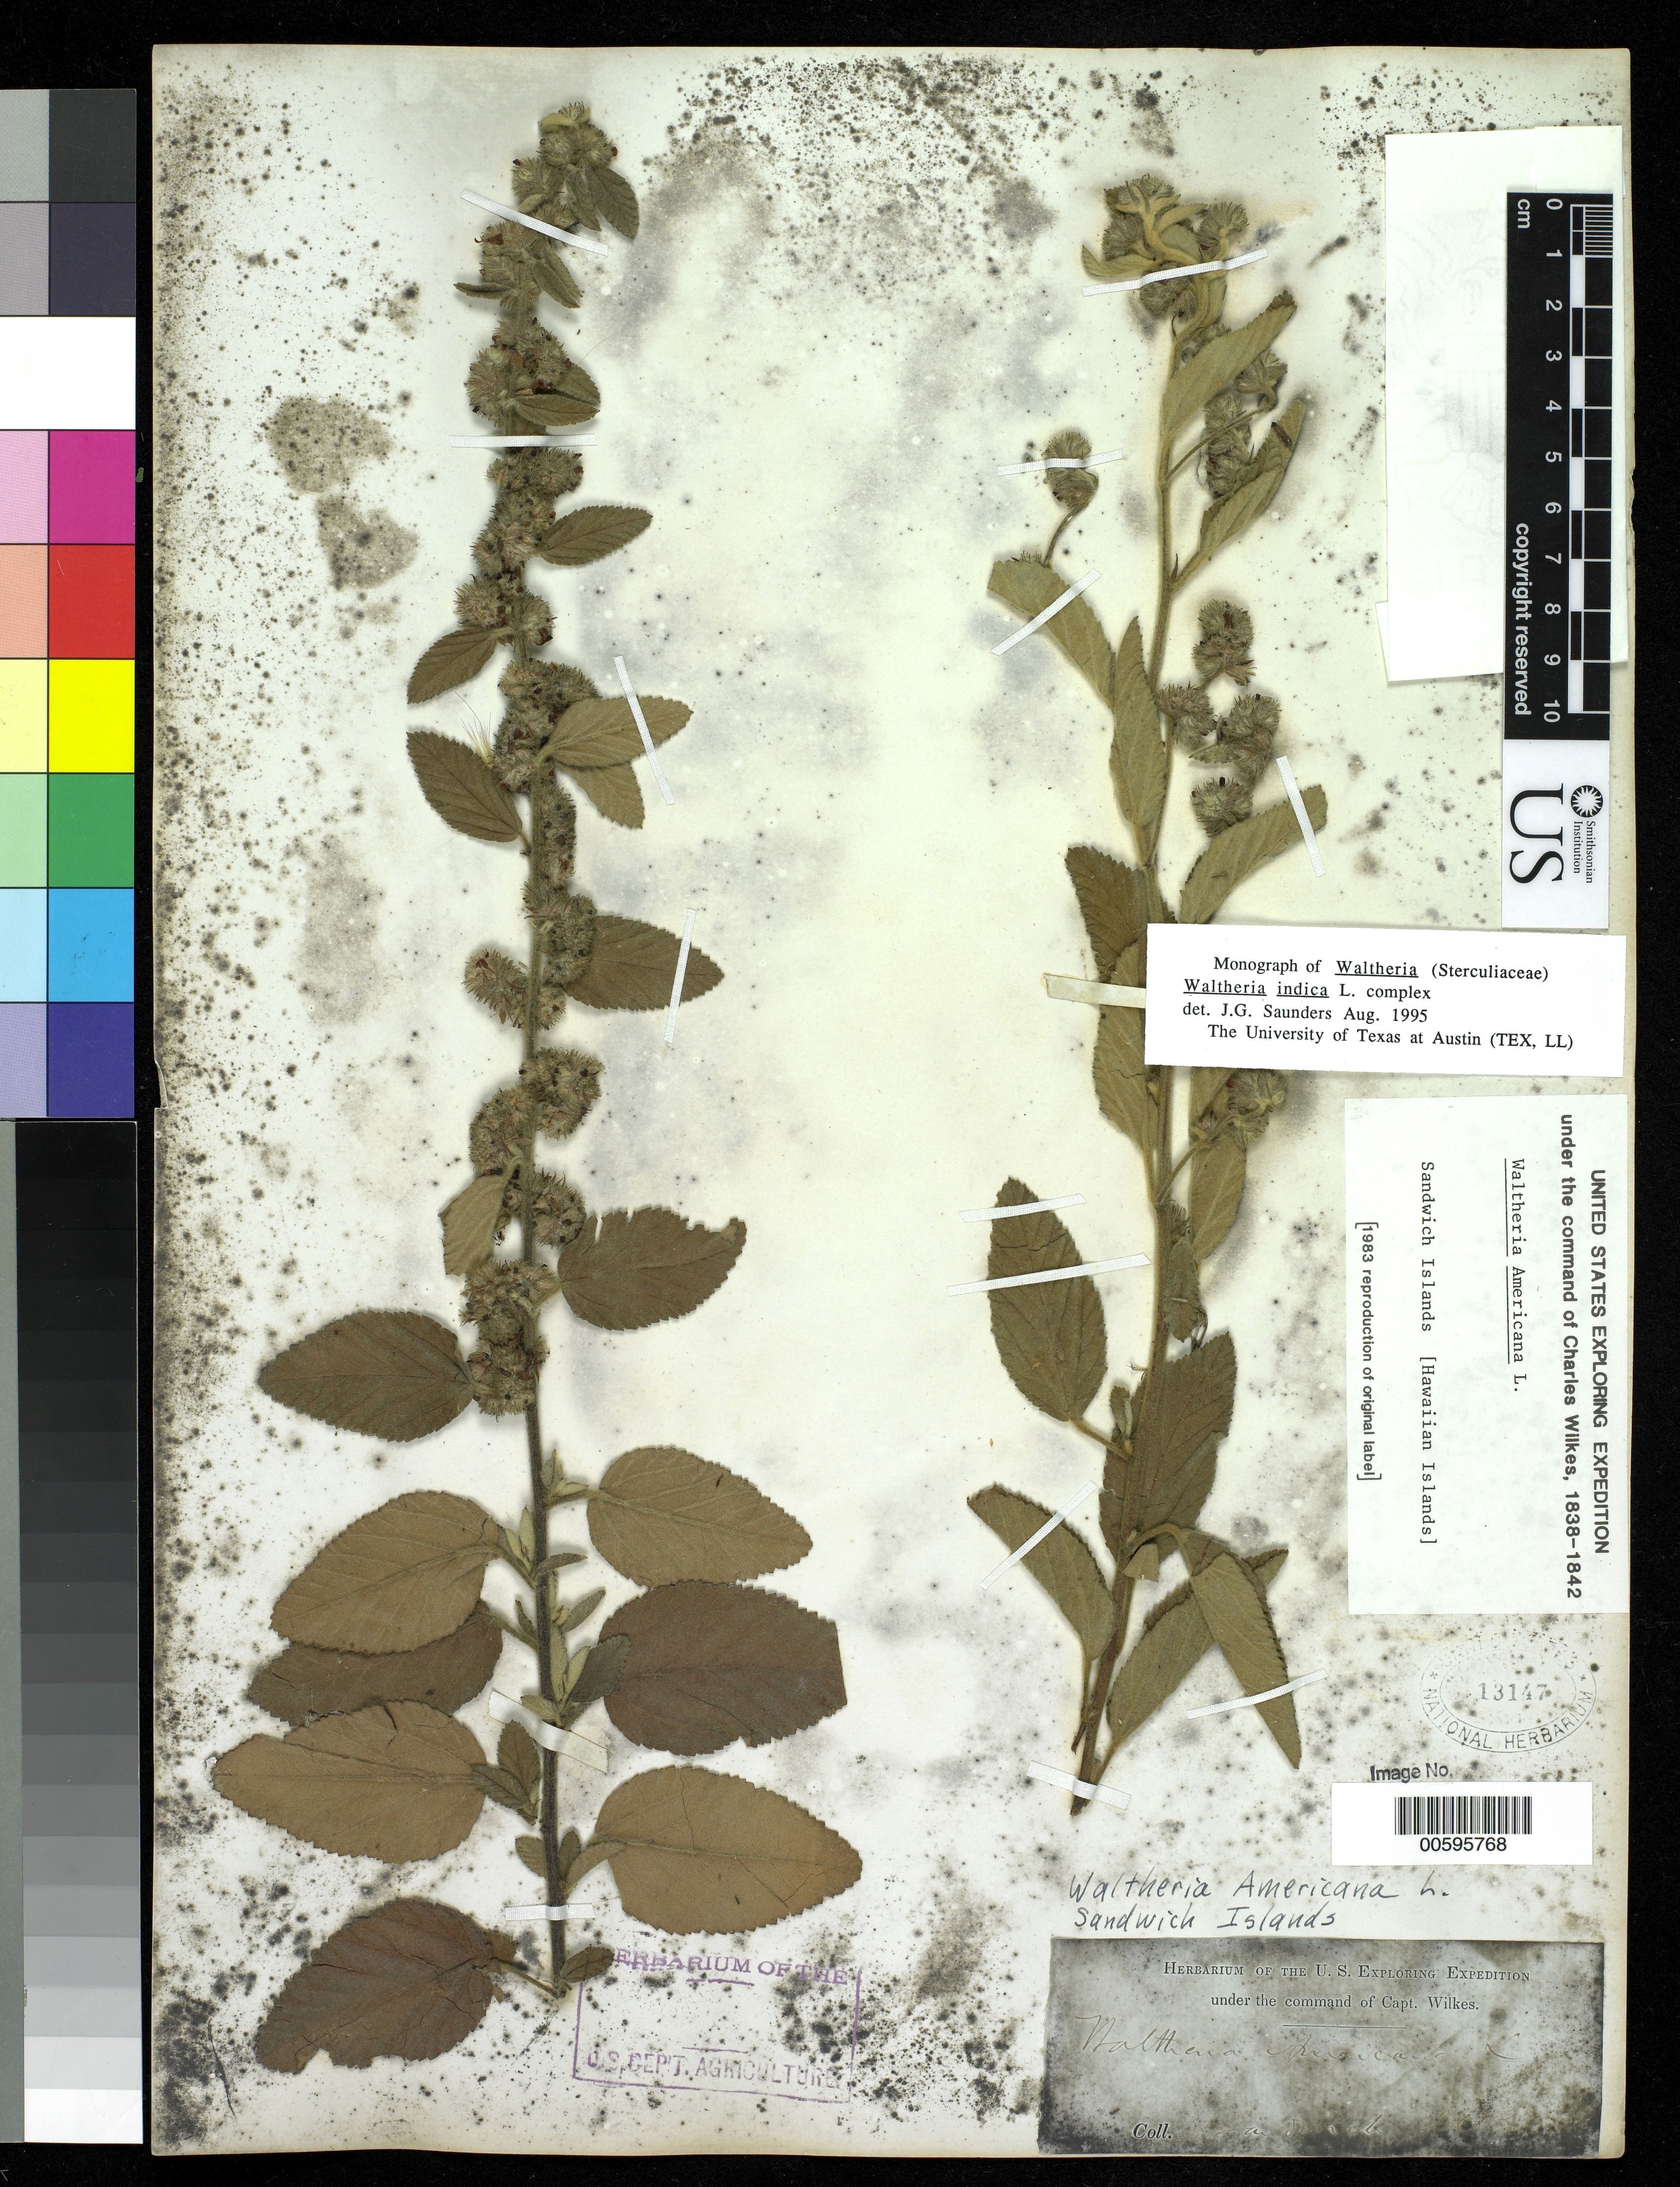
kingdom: Plantae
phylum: Tracheophyta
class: Magnoliopsida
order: Malvales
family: Malvaceae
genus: Waltheria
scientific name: Waltheria indica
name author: L.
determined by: Saunders, J. G.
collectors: Wilkes Explor. Exped.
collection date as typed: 1838 to -- --- 1842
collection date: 1838/1842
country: United States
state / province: Hawaii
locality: Sandwich Islands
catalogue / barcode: US 13147